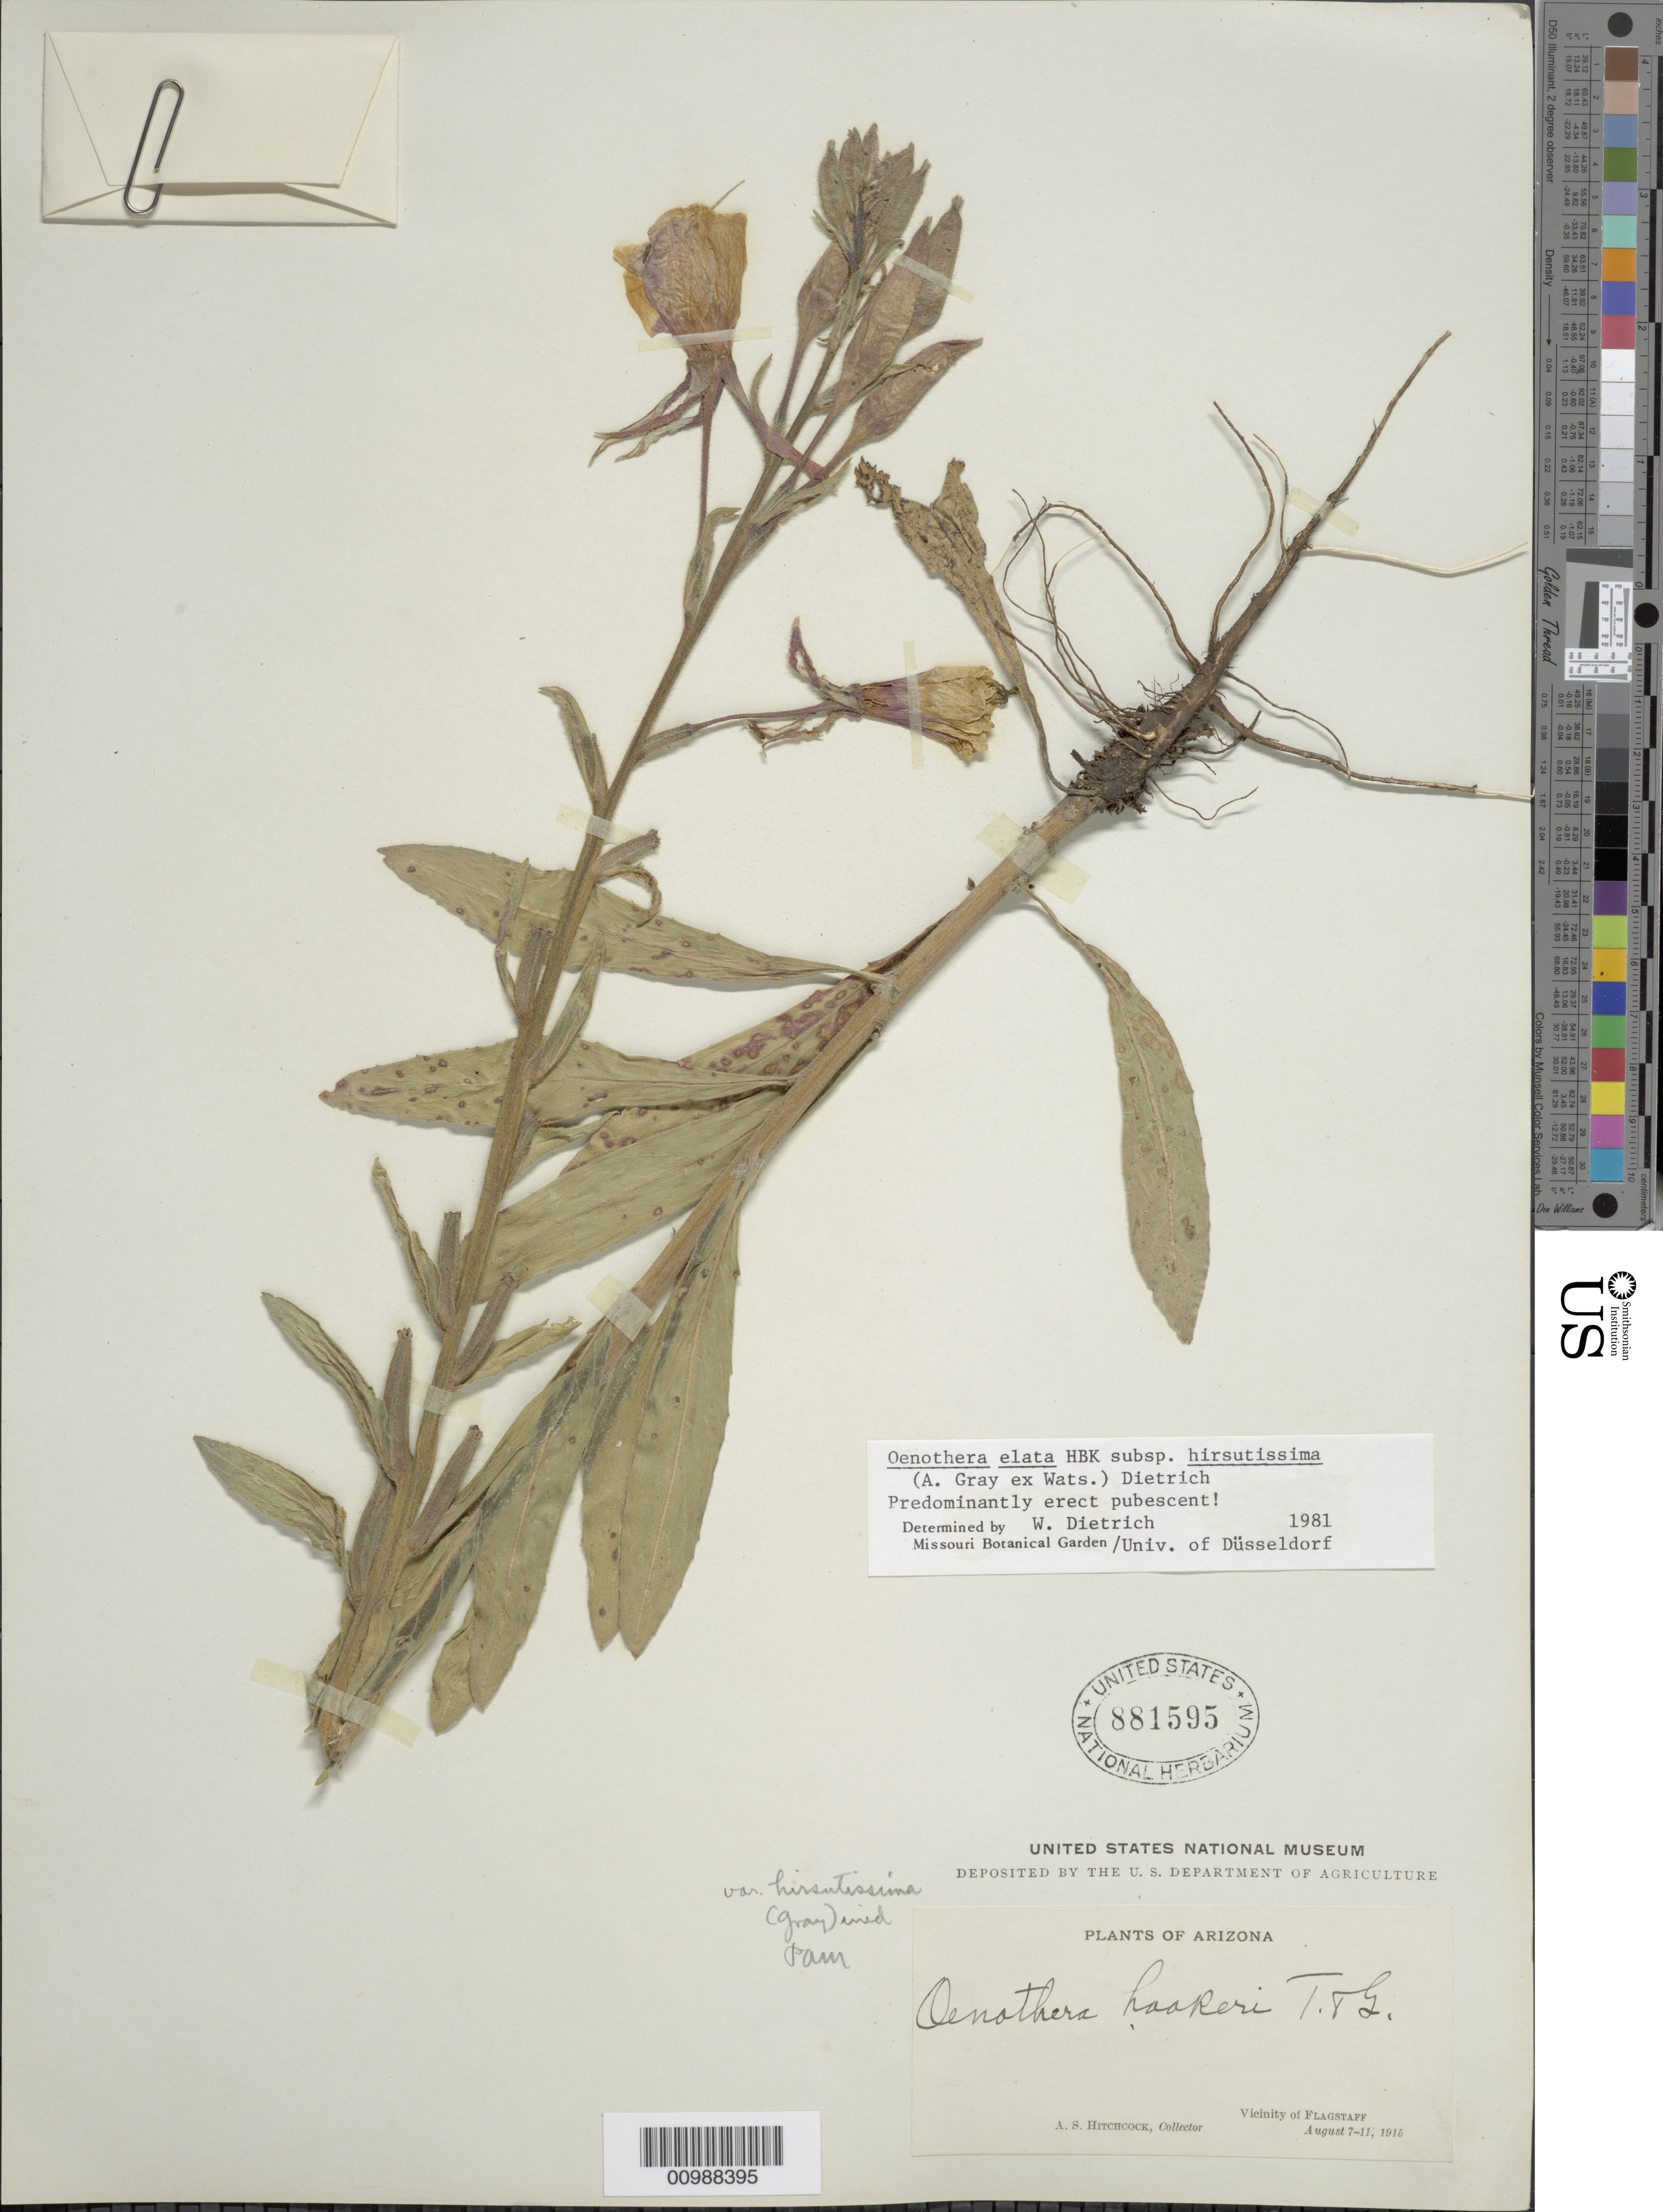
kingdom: Plantae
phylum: Tracheophyta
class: Magnoliopsida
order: Myrtales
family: Onagraceae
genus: Oenothera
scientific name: Oenothera elata subsp. hirsutissima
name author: (A. Gray ex S. Watson) W. Dietr.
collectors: A. S. Hitchcock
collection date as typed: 07 Aug 1915 to 11 Aug 1915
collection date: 1915-08-07/1915-08-11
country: United States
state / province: Arizona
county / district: Coconino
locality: Vicinity of Flagstaff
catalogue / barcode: US 881595